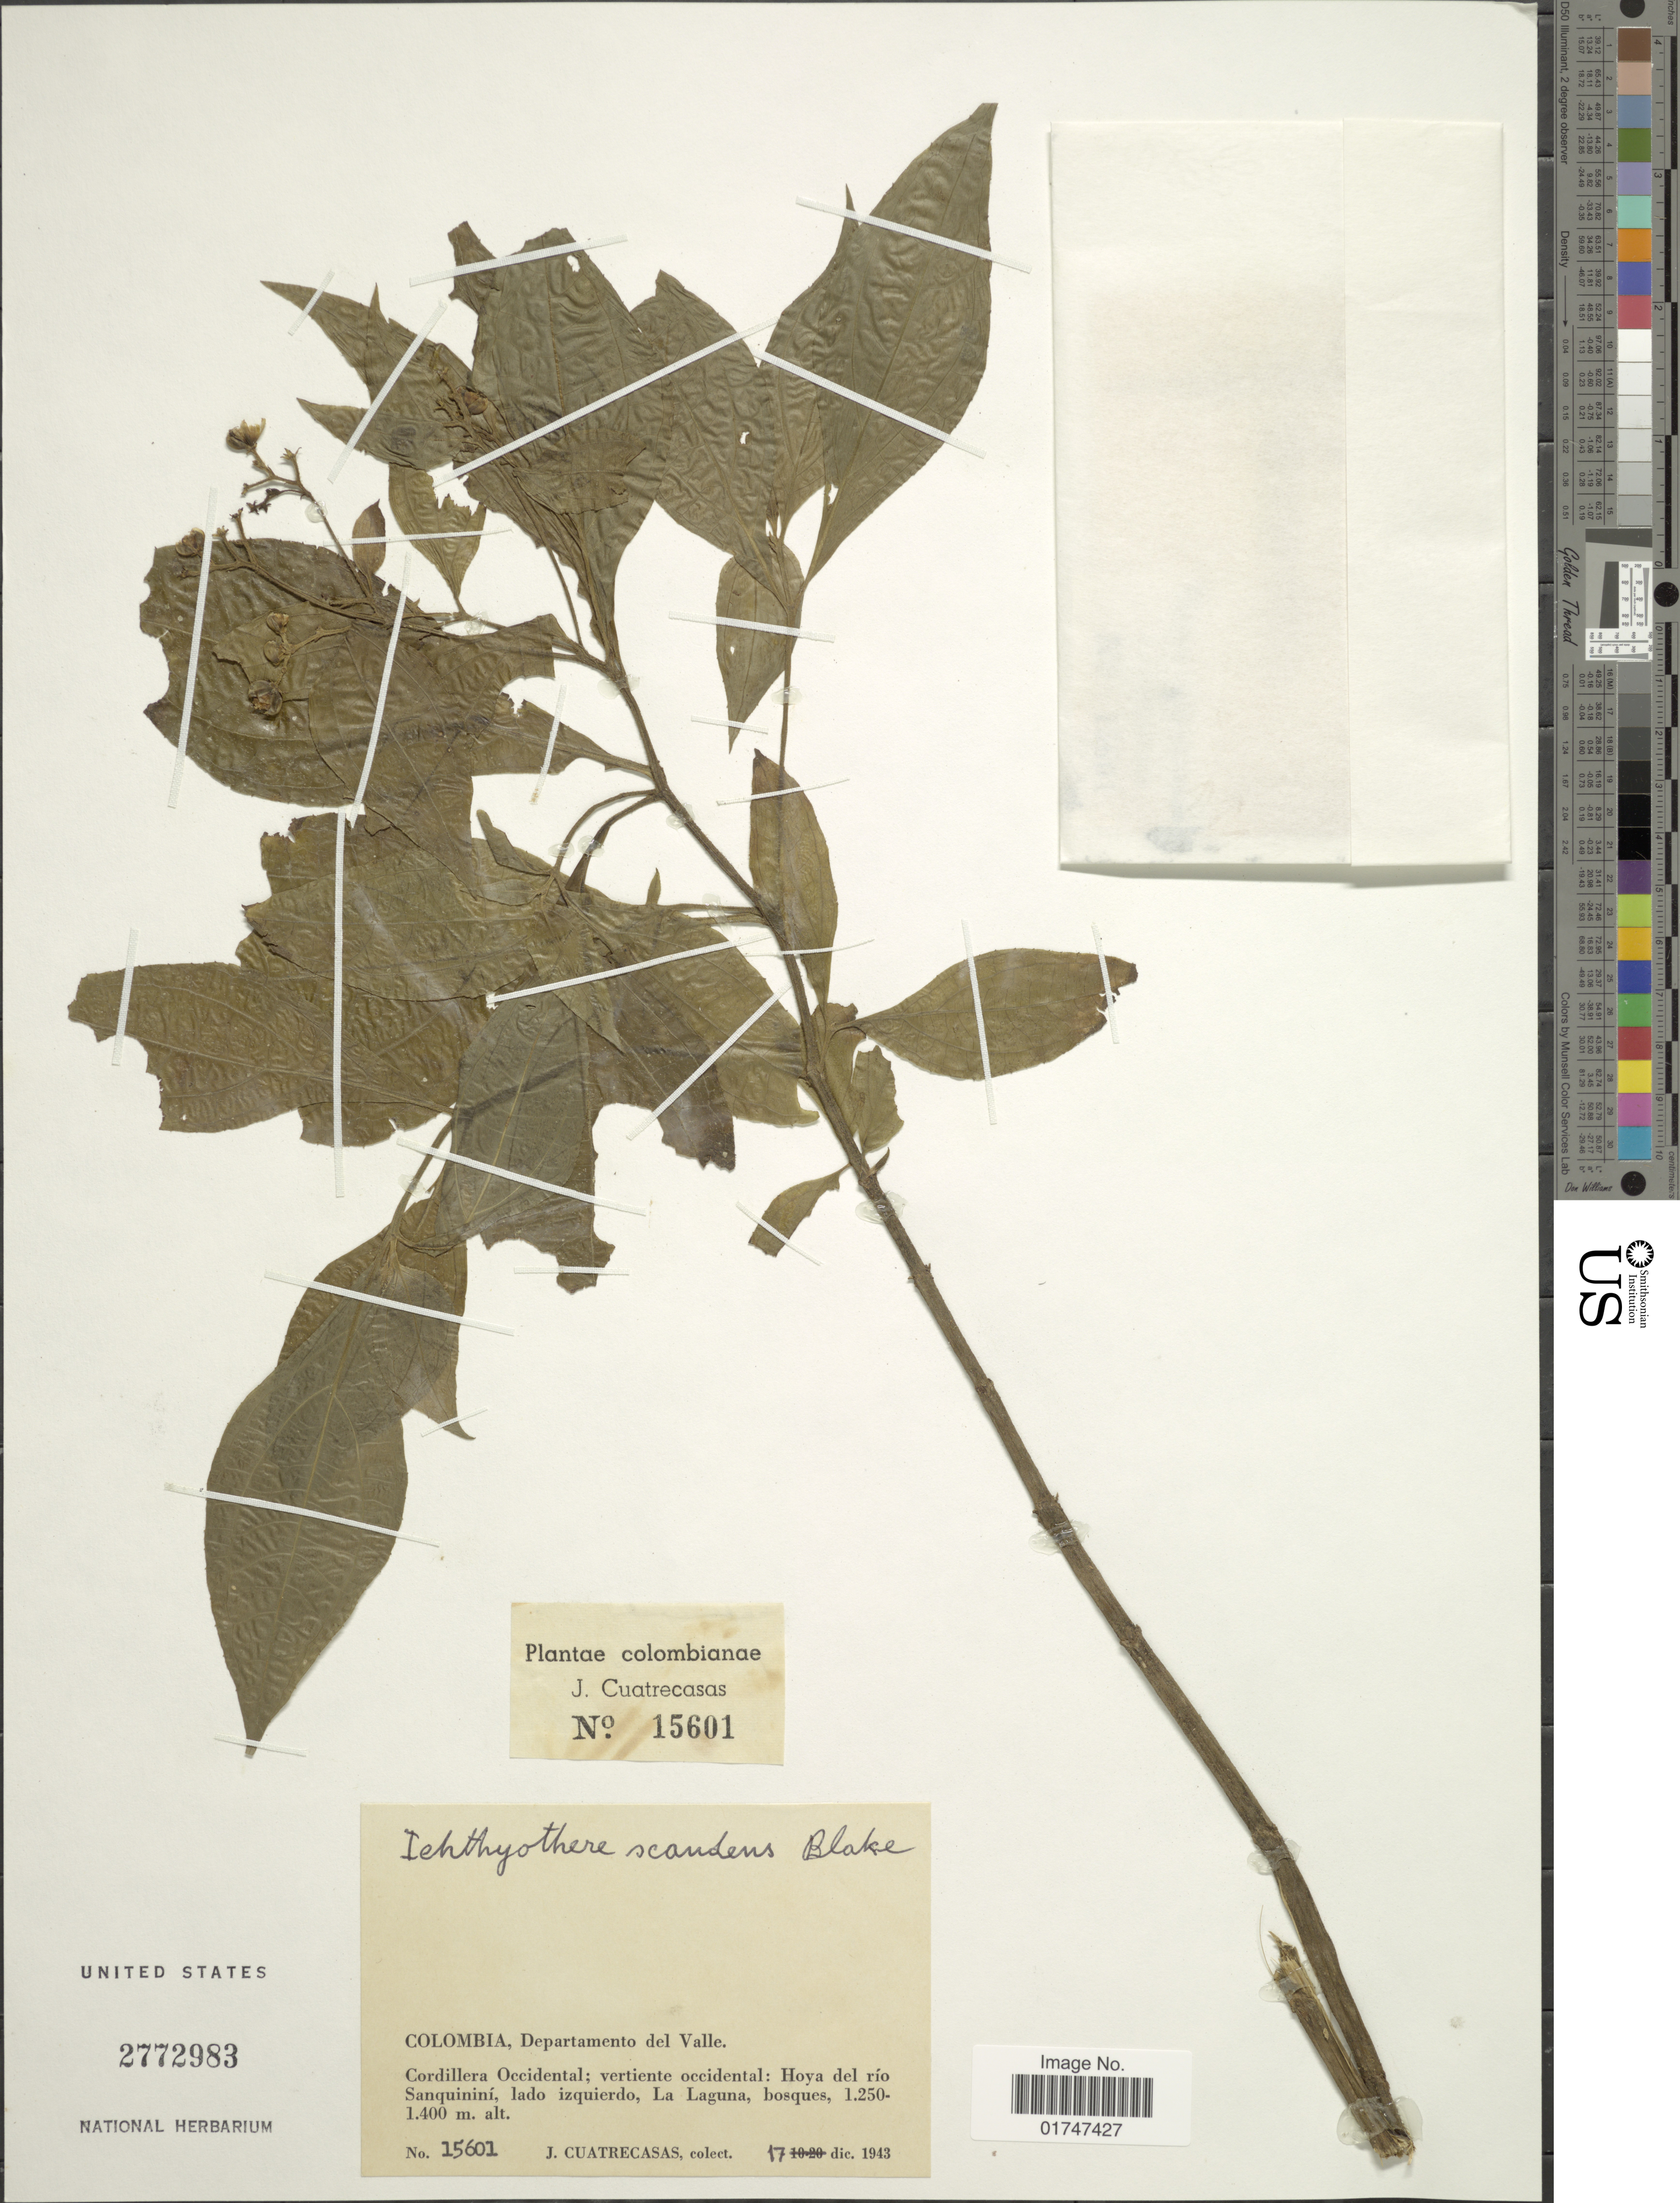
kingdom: Plantae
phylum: Tracheophyta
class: Magnoliopsida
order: Asterales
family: Asteraceae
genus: Ichthyothere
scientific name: Ichthyothere scandens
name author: S.F. Blake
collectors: J. Cuatrecasas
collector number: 15601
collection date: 1943-12-17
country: Colombia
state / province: Valle del Cauca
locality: Colombia, Departamento del Valle. Cordillera Occidental; vertiente occidental: Hoya del río Sanquininí, lado izquierjdo, La Laguna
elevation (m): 1250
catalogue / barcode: US 2772983